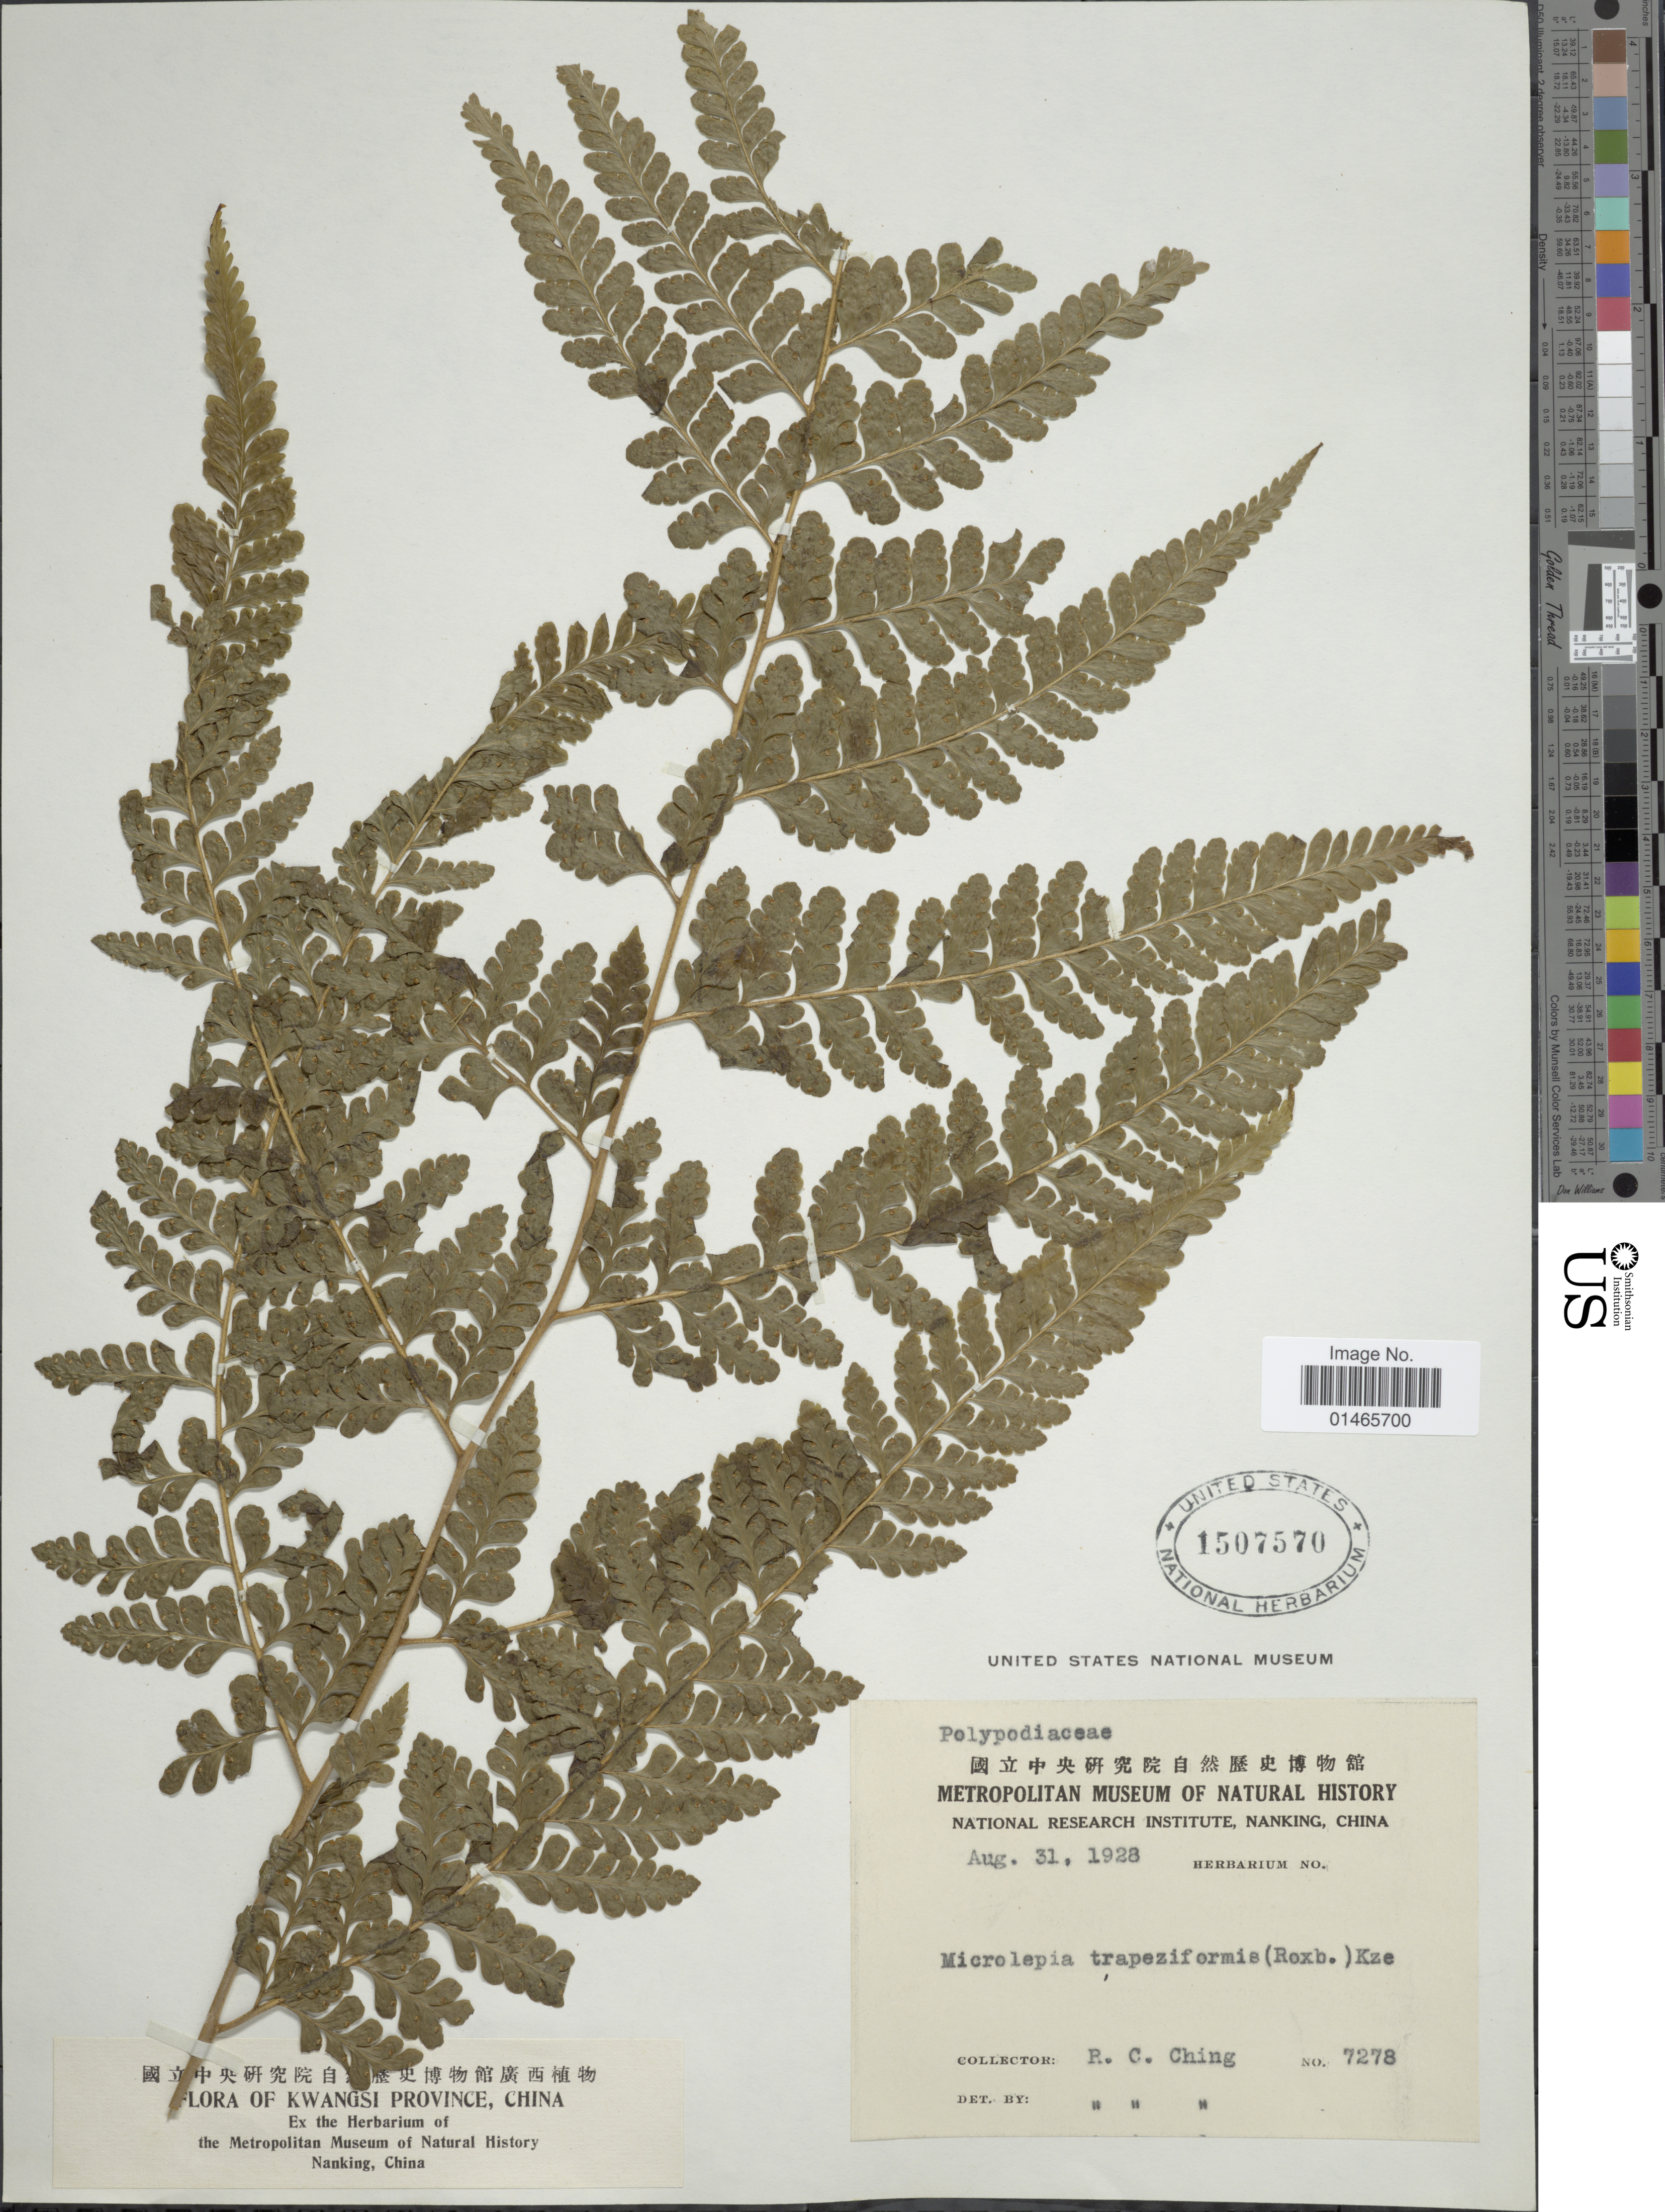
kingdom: Plantae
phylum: Tracheophyta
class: Polypodiopsida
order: Polypodiales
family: Dennstaedtiaceae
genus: Microlepia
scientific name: Microlepia rhomboidea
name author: (Wall. ex Kunze) Prantl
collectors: R. C. Ching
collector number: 7278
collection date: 1928-08-31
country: China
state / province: Jiangxi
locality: Kwangsi Province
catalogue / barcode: US 1507570